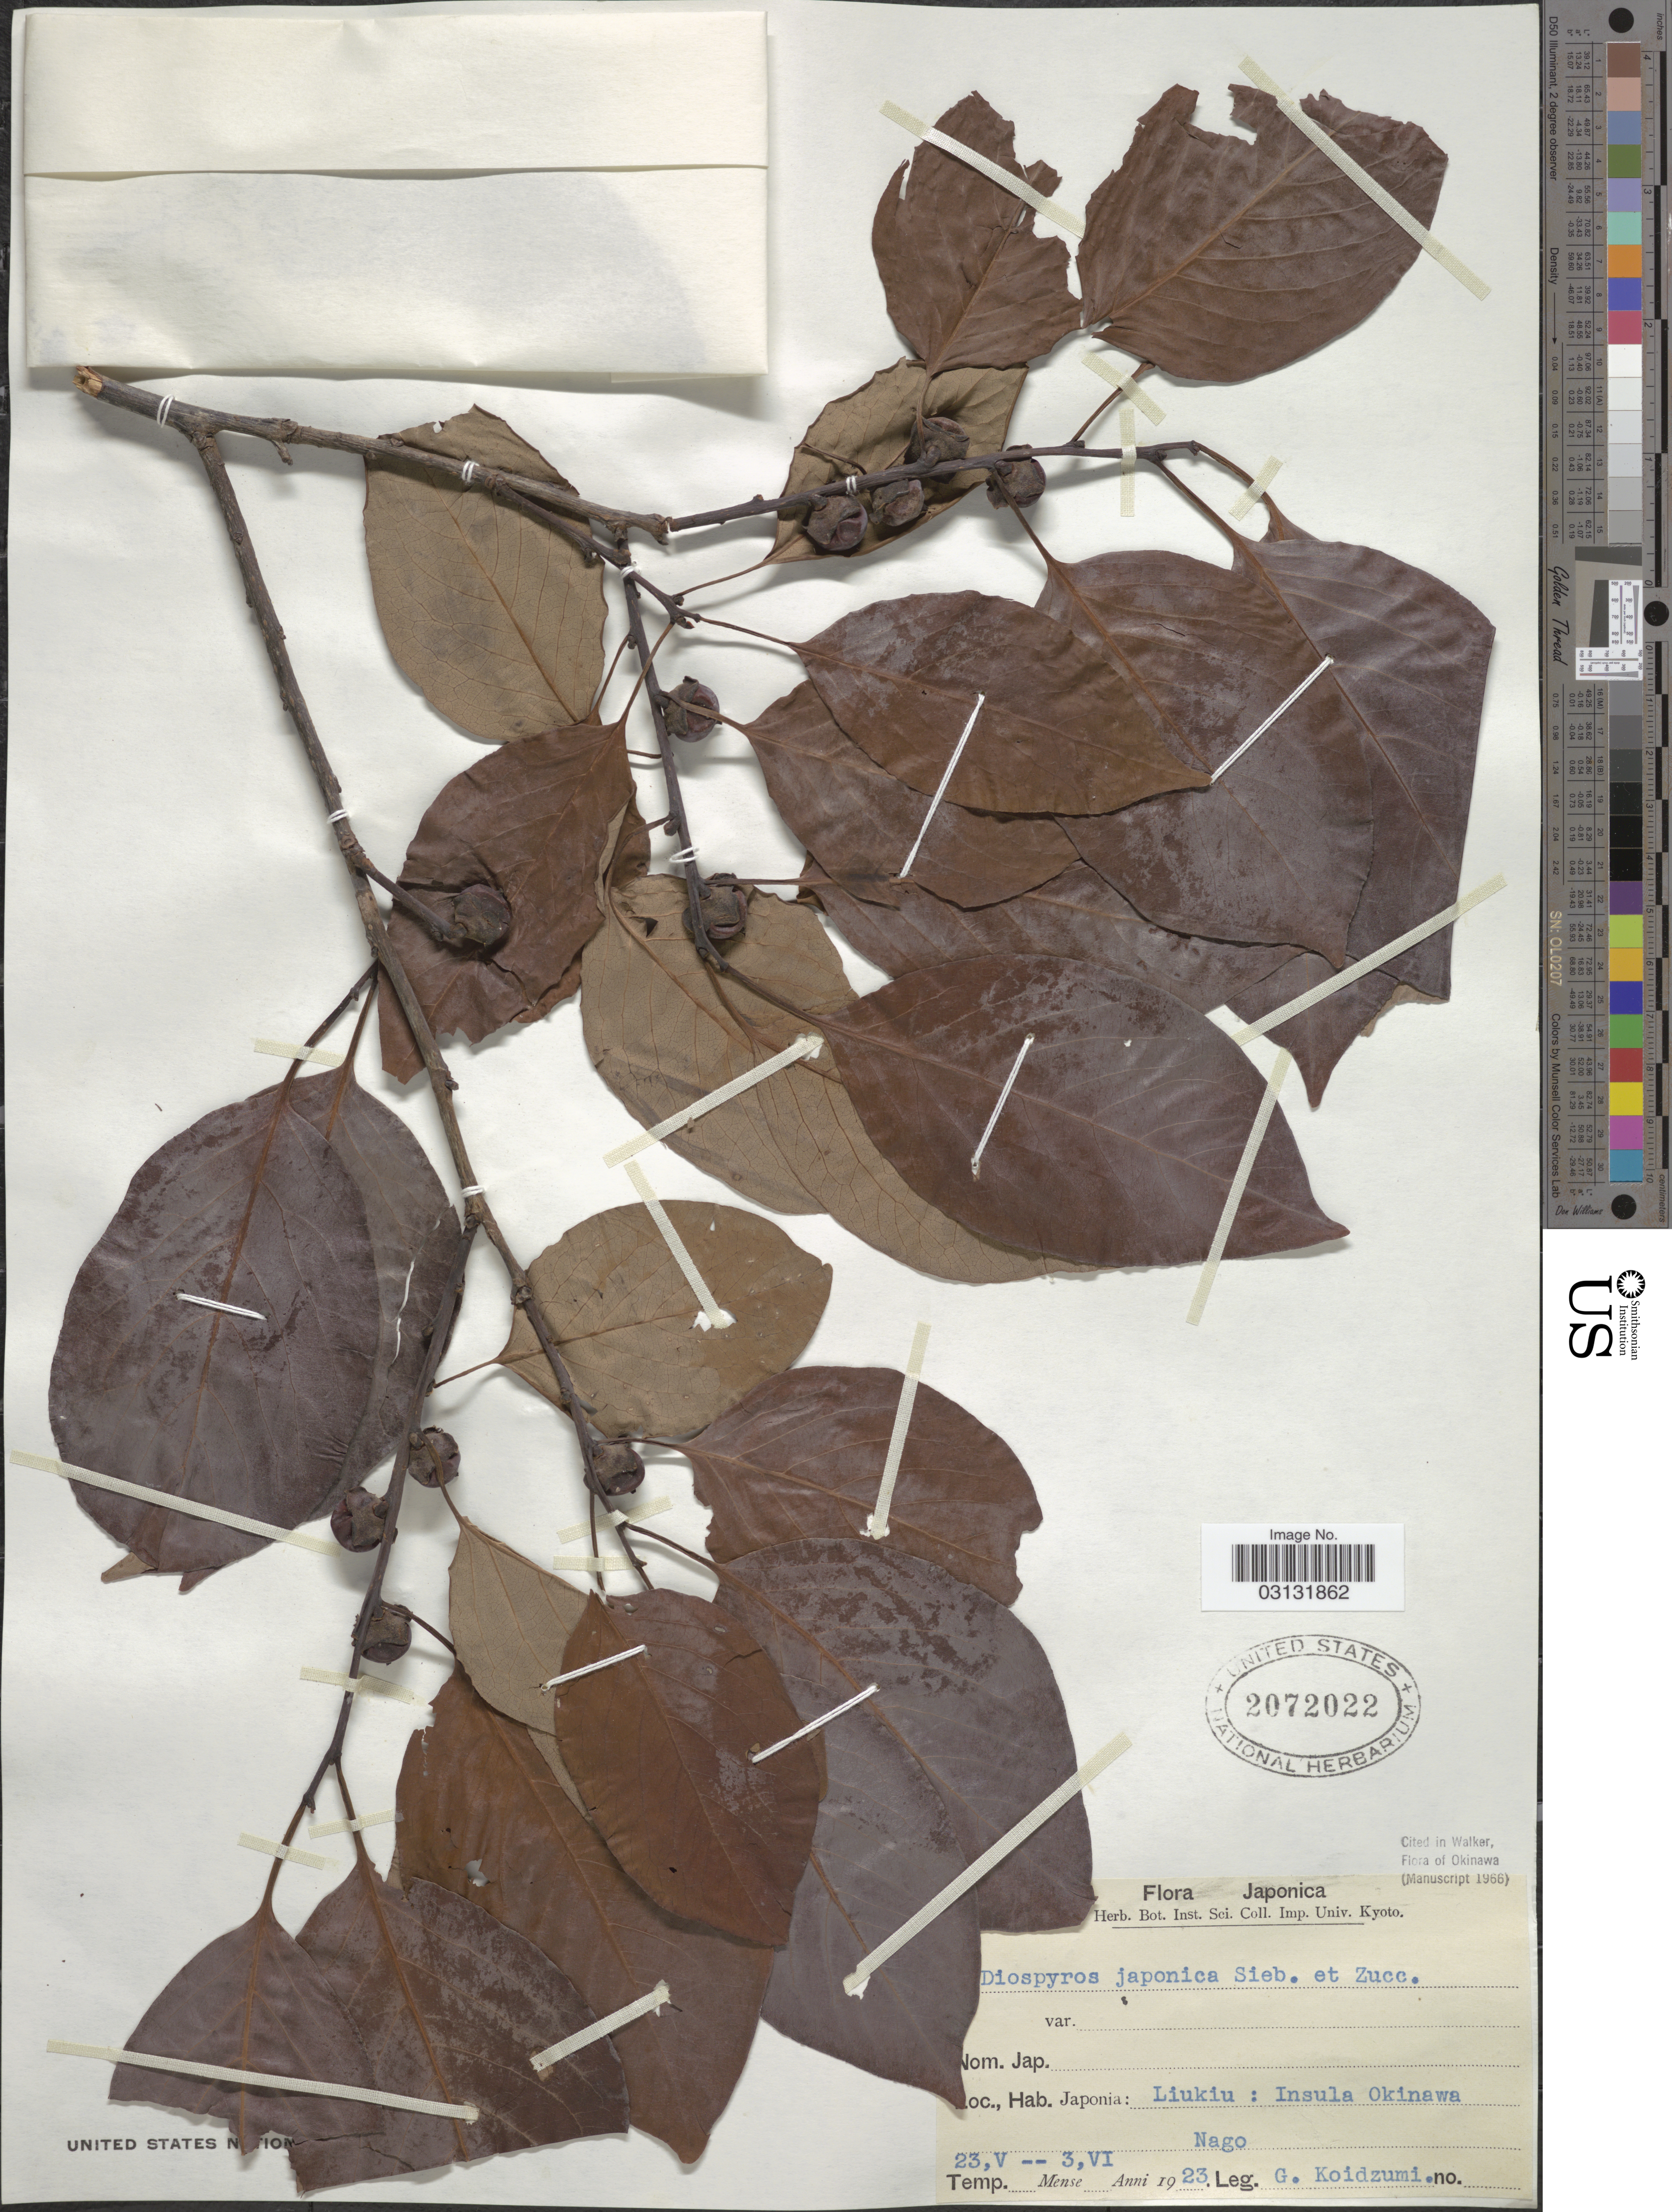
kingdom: Plantae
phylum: Tracheophyta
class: Magnoliopsida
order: Ericales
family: Ebenaceae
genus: Diospyros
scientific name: Diospyros japonica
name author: Siebold & Zucc.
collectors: G. Koidzumi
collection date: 1923-05-23/1923-06-03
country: Japan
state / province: Okinawa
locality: Liukiu: Insula Okinawa. Nago.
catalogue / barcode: US 2072022